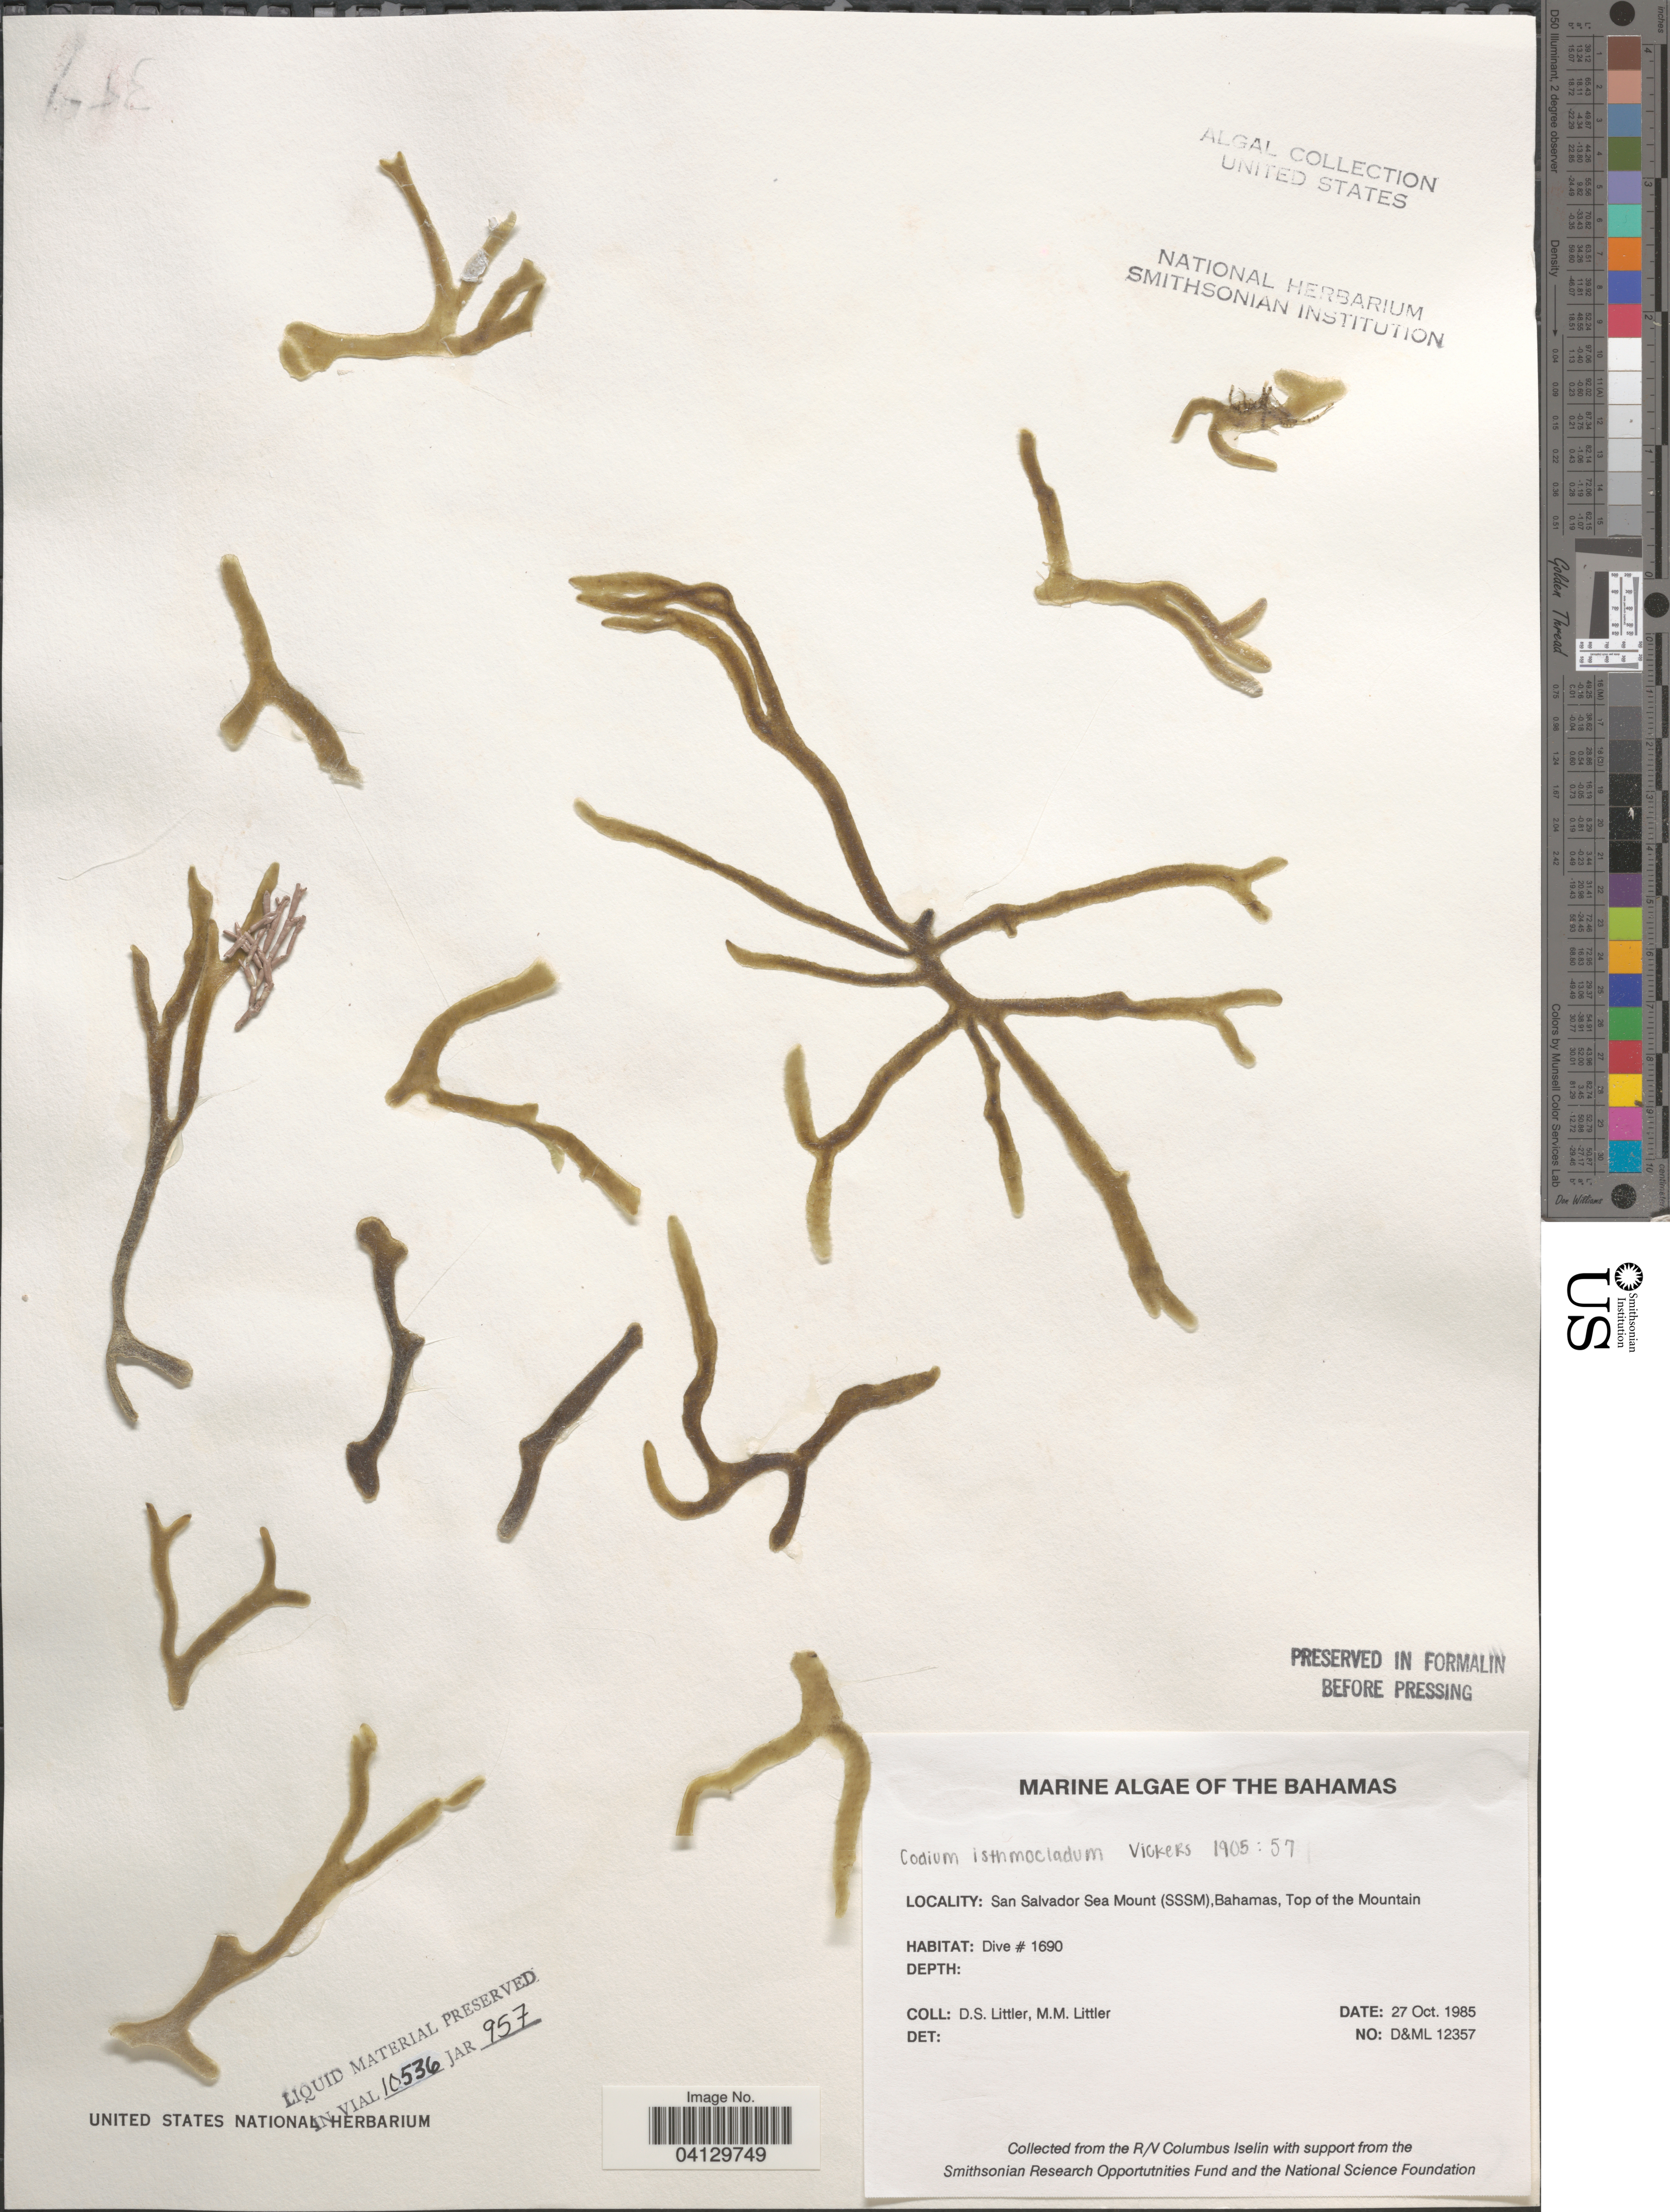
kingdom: Plantae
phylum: Chlorophyta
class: Ulvophyceae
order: Bryopsidales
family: Codiaceae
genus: Codium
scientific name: Codium isthmocladum subsp. isthmocladum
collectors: D. S. Littler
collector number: D&ML12357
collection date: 1985-10-27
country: Bahamas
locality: San Salvador Sea Mount (SSSM), Top of the Mountain. Dive # 1690.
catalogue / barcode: US 329091